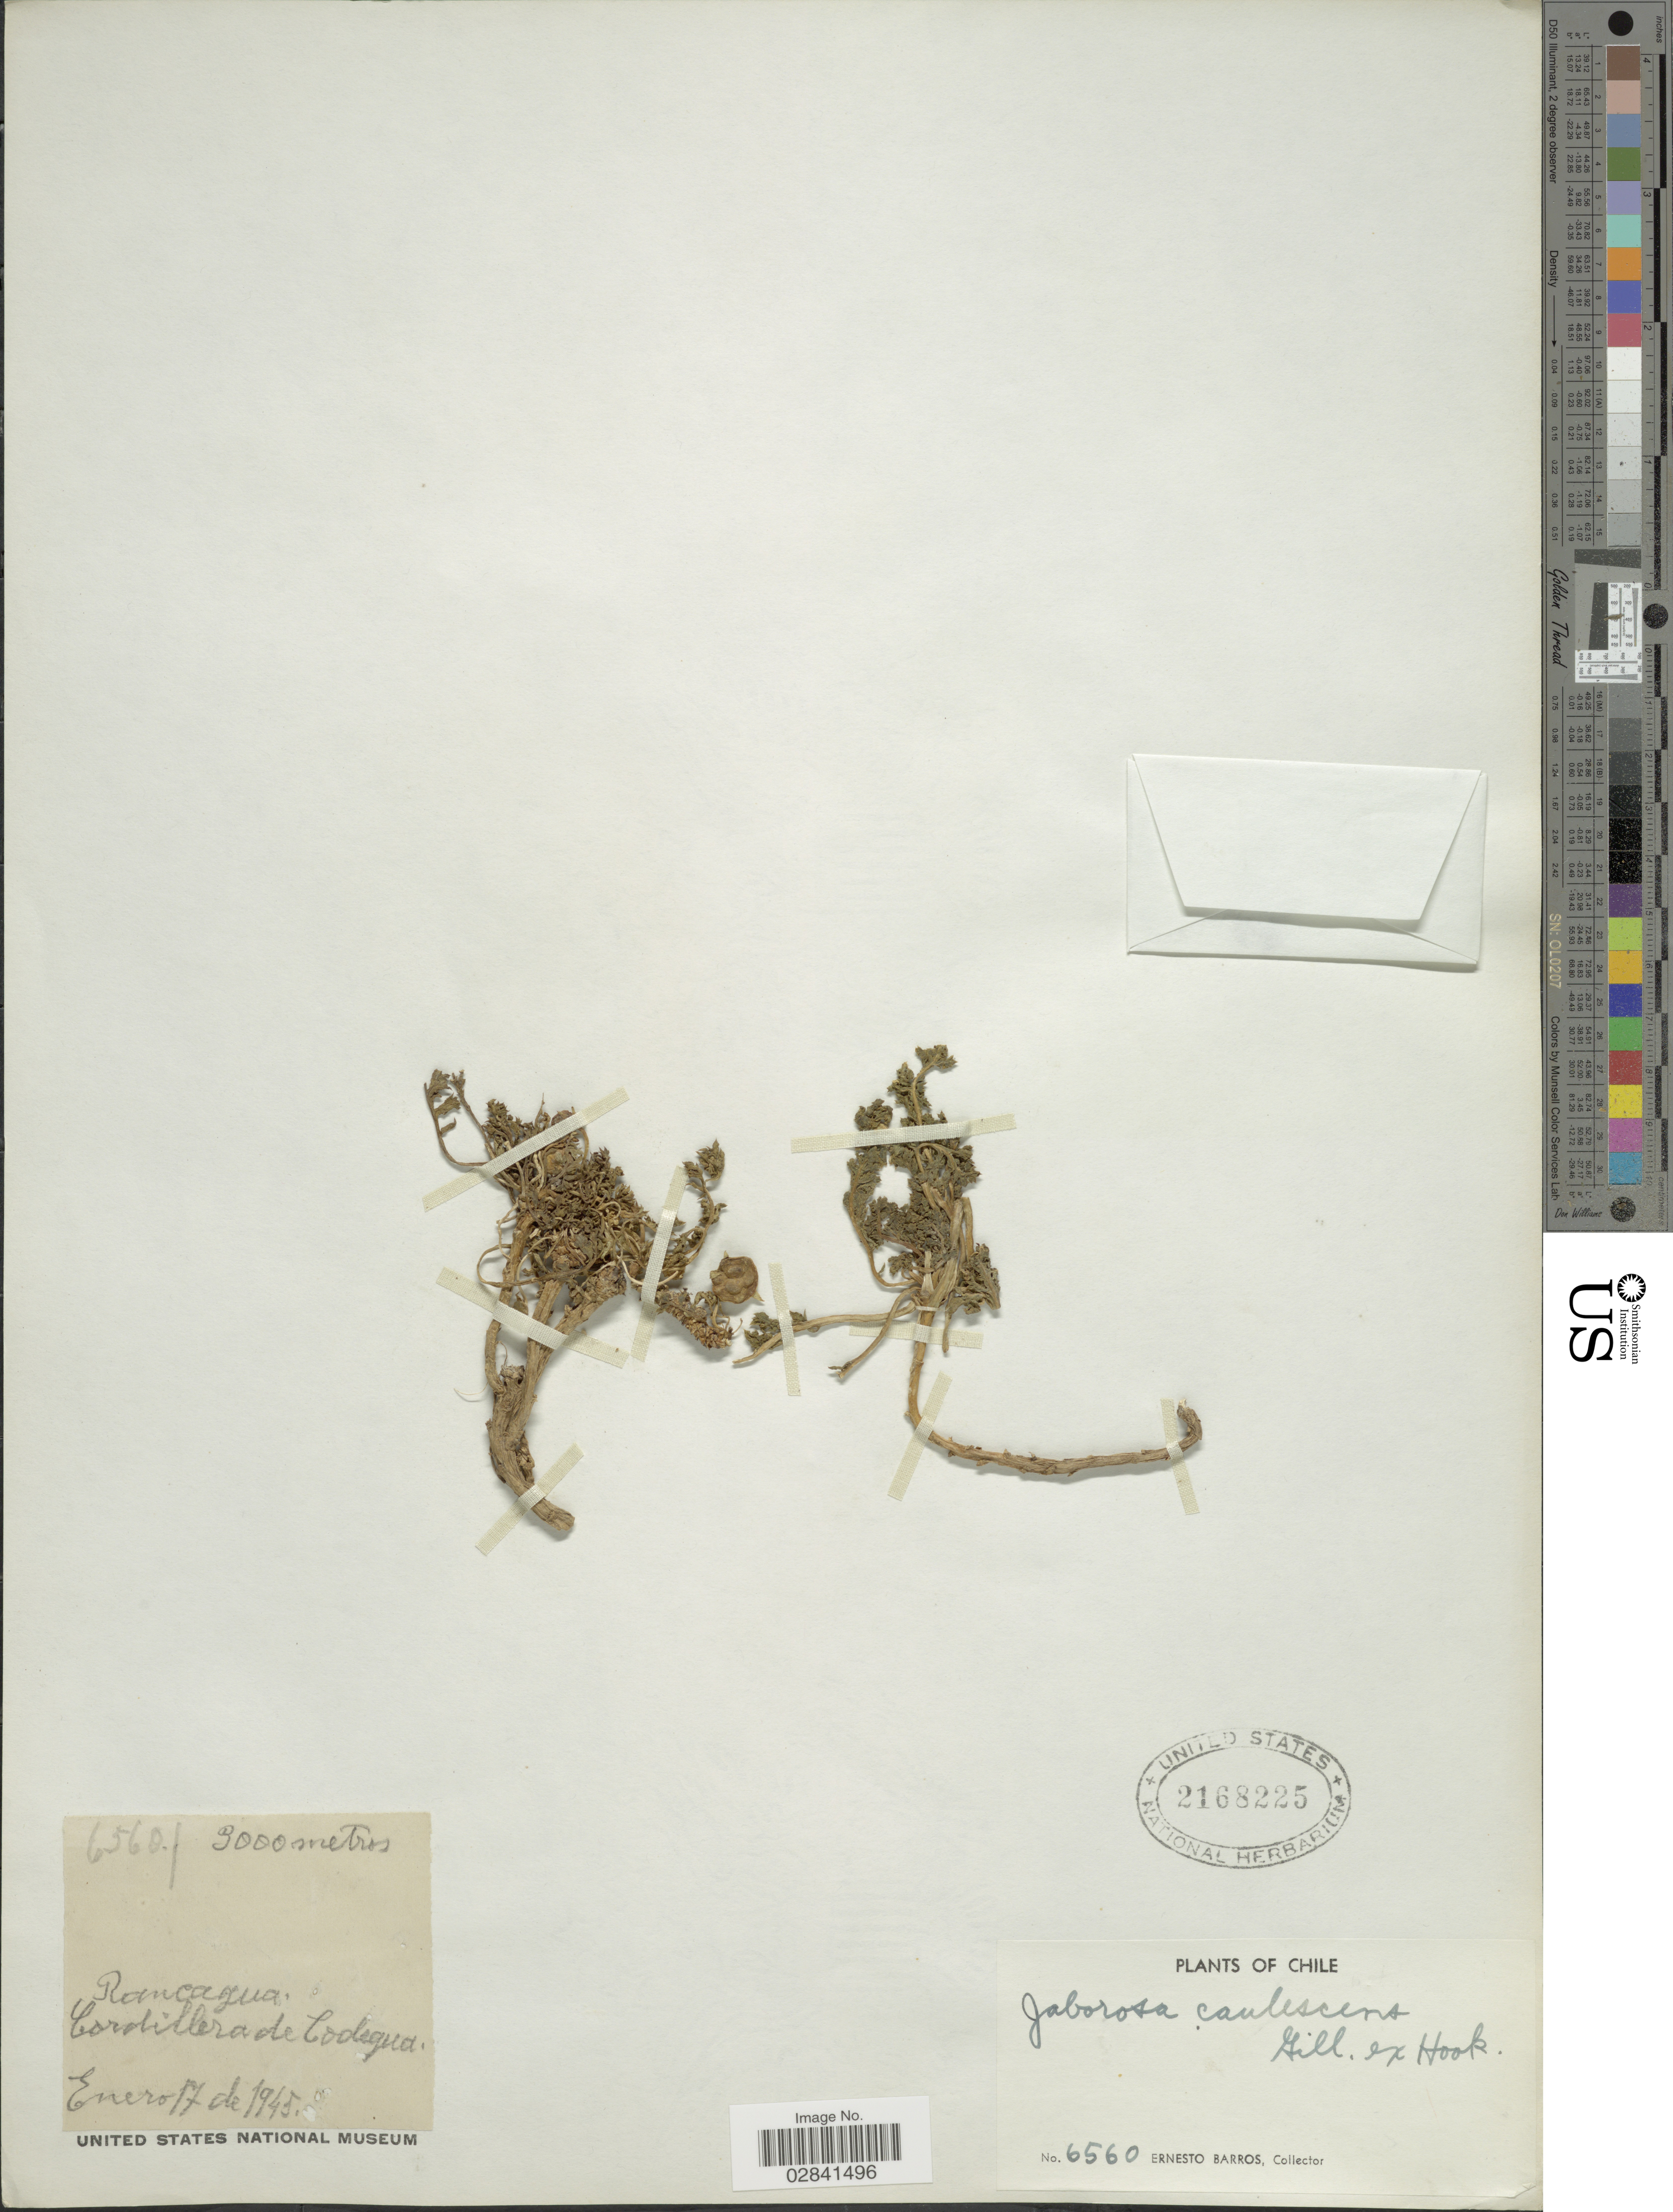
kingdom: Plantae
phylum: Tracheophyta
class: Magnoliopsida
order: Solanales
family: Solanaceae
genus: Jaborosa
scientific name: Jaborosa caulescens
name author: Gillies & Hook.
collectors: E. Barros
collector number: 6560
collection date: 1945-01-17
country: Chile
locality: Rancagua. Cordillera de Codegua.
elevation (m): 3000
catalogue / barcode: US 2168225